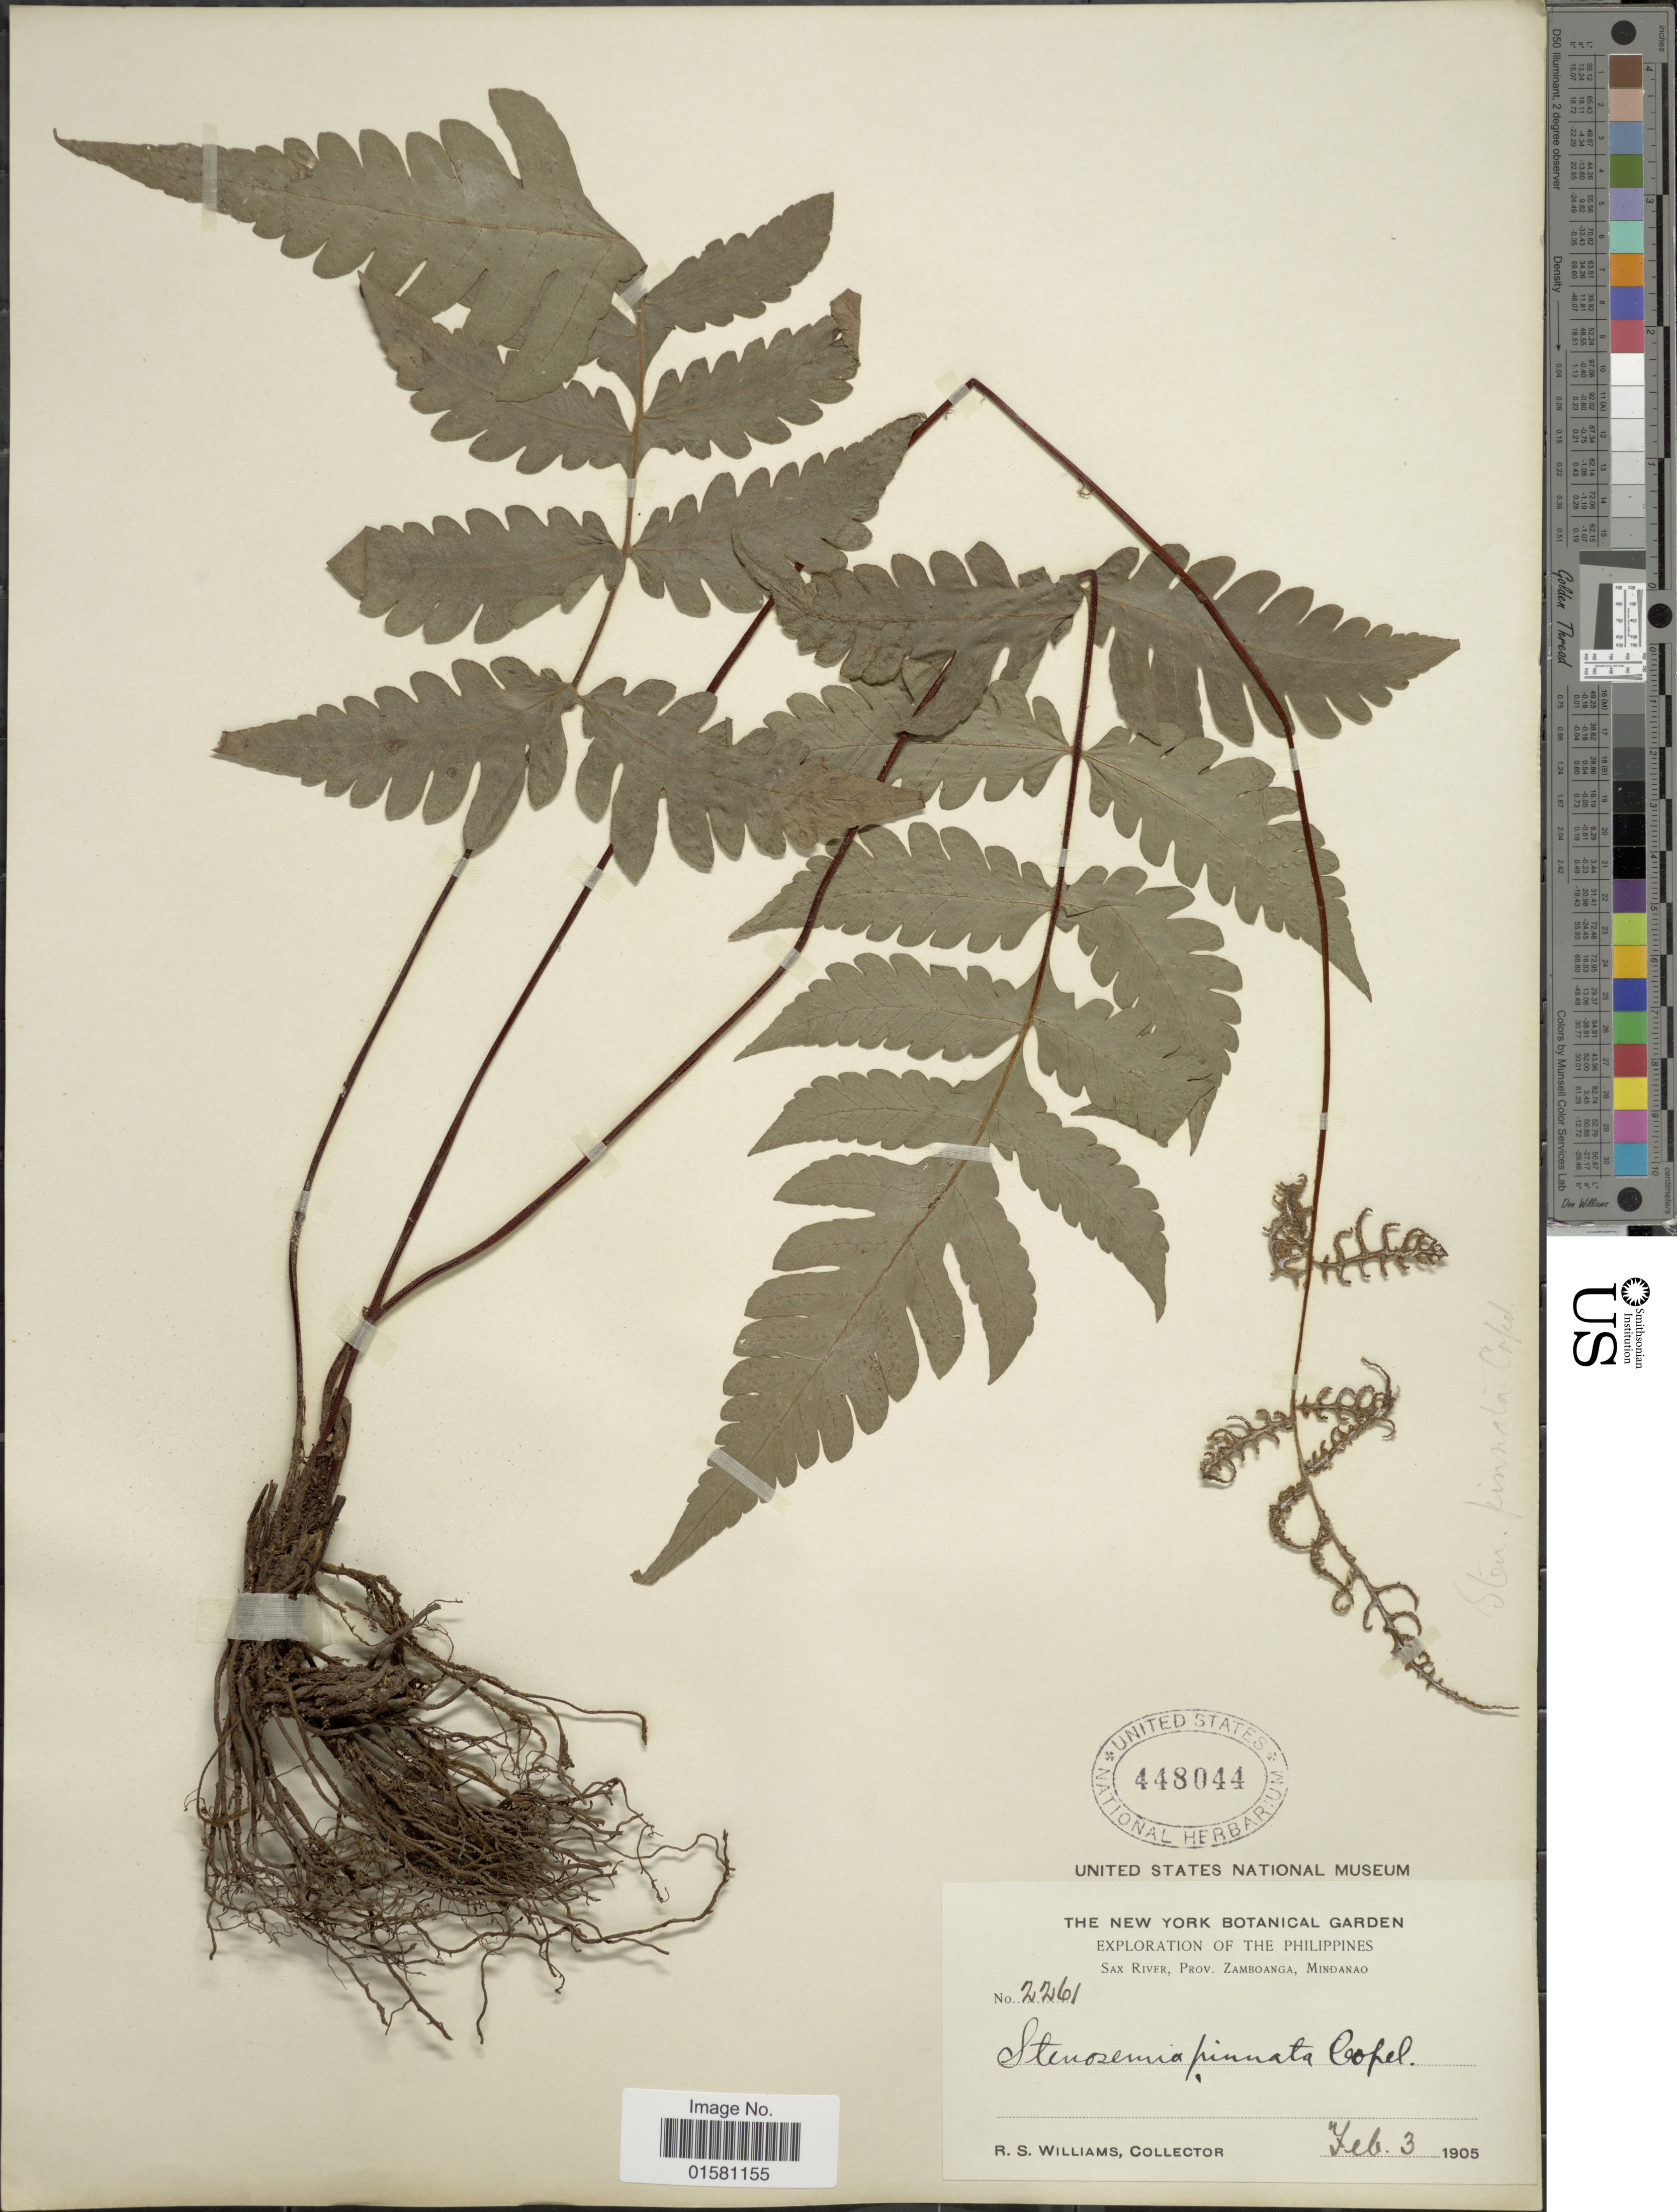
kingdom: Plantae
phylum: Tracheophyta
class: Polypodiopsida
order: Polypodiales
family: Tectariaceae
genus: Tectaria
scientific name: Tectaria pinnata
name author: (C. Chr.) R.M. Tryon & A.F. Tryon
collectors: R. S. Williams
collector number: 2261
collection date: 1905-02-03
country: Philippines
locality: Sax River, Prov., Zamboanga, Mindanao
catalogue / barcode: US 448044